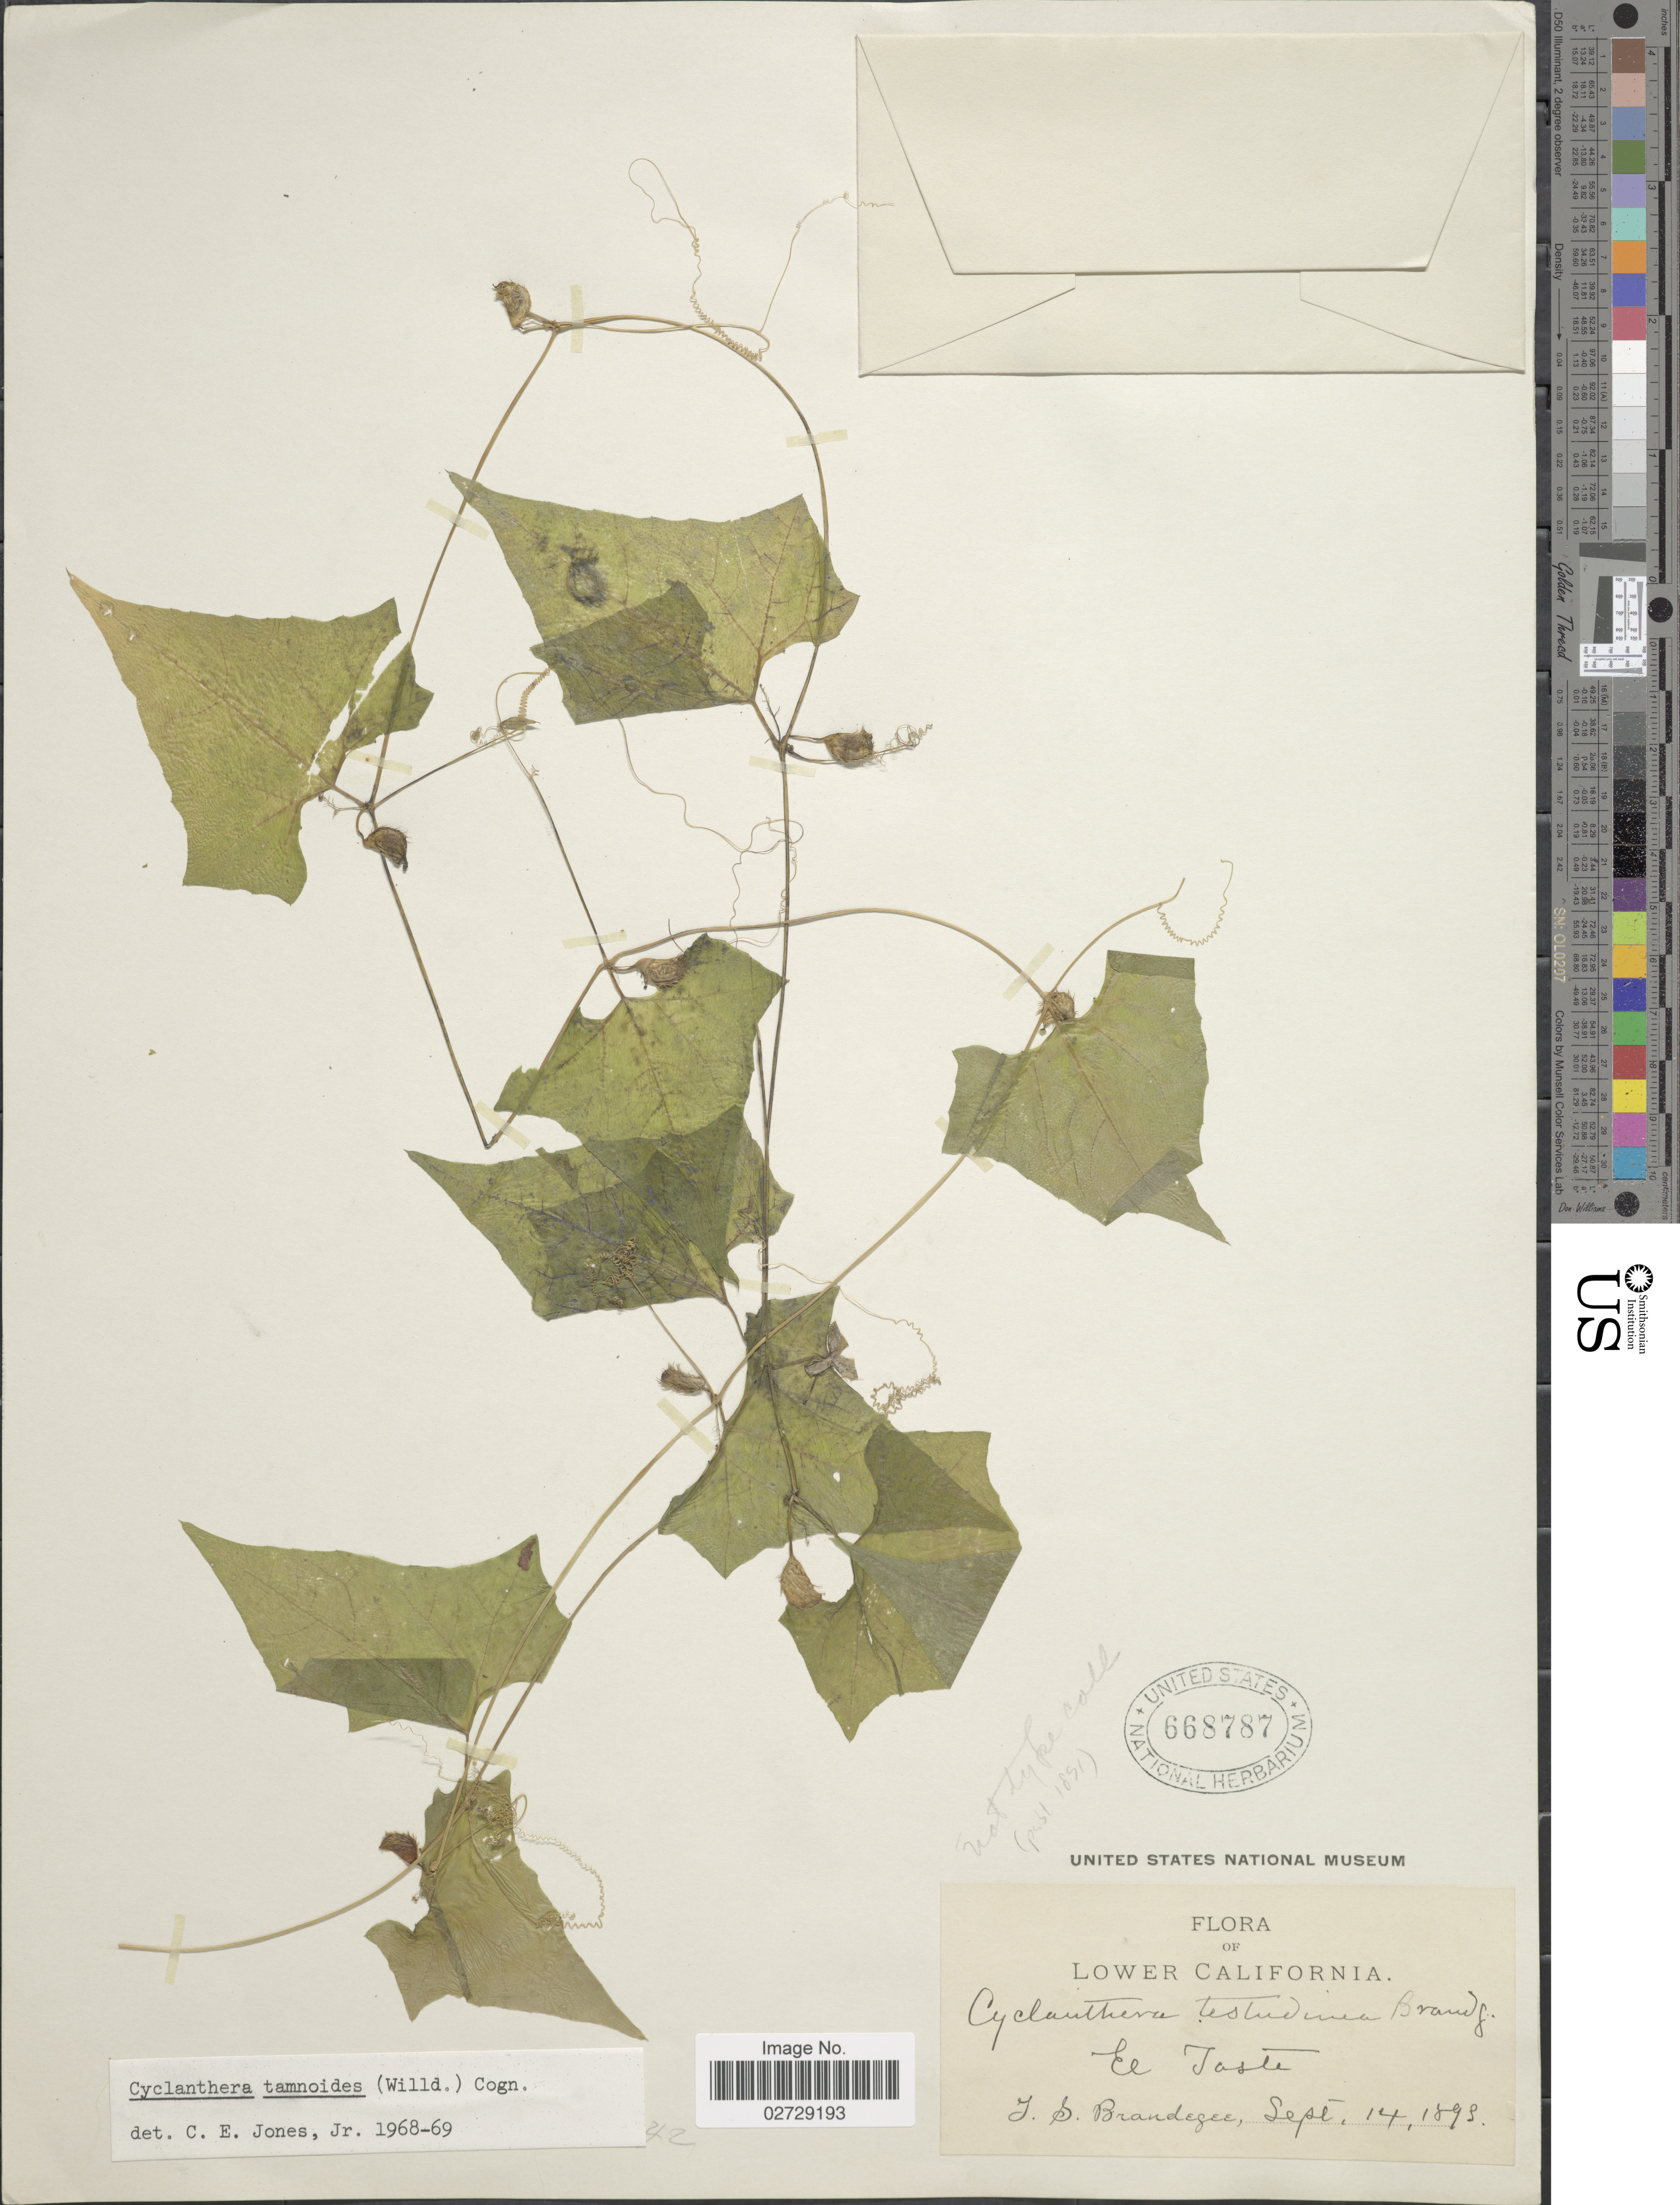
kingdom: Plantae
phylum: Tracheophyta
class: Magnoliopsida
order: Cucurbitales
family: Cucurbitaceae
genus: Cyclanthera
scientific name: Cyclanthera tamnoides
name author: (Willd.) Cogn.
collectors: T. S. Brandegee (herbarium)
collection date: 1898-09-14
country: Mexico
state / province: Baja California Sur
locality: Lower California. El Taste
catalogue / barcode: US 668787